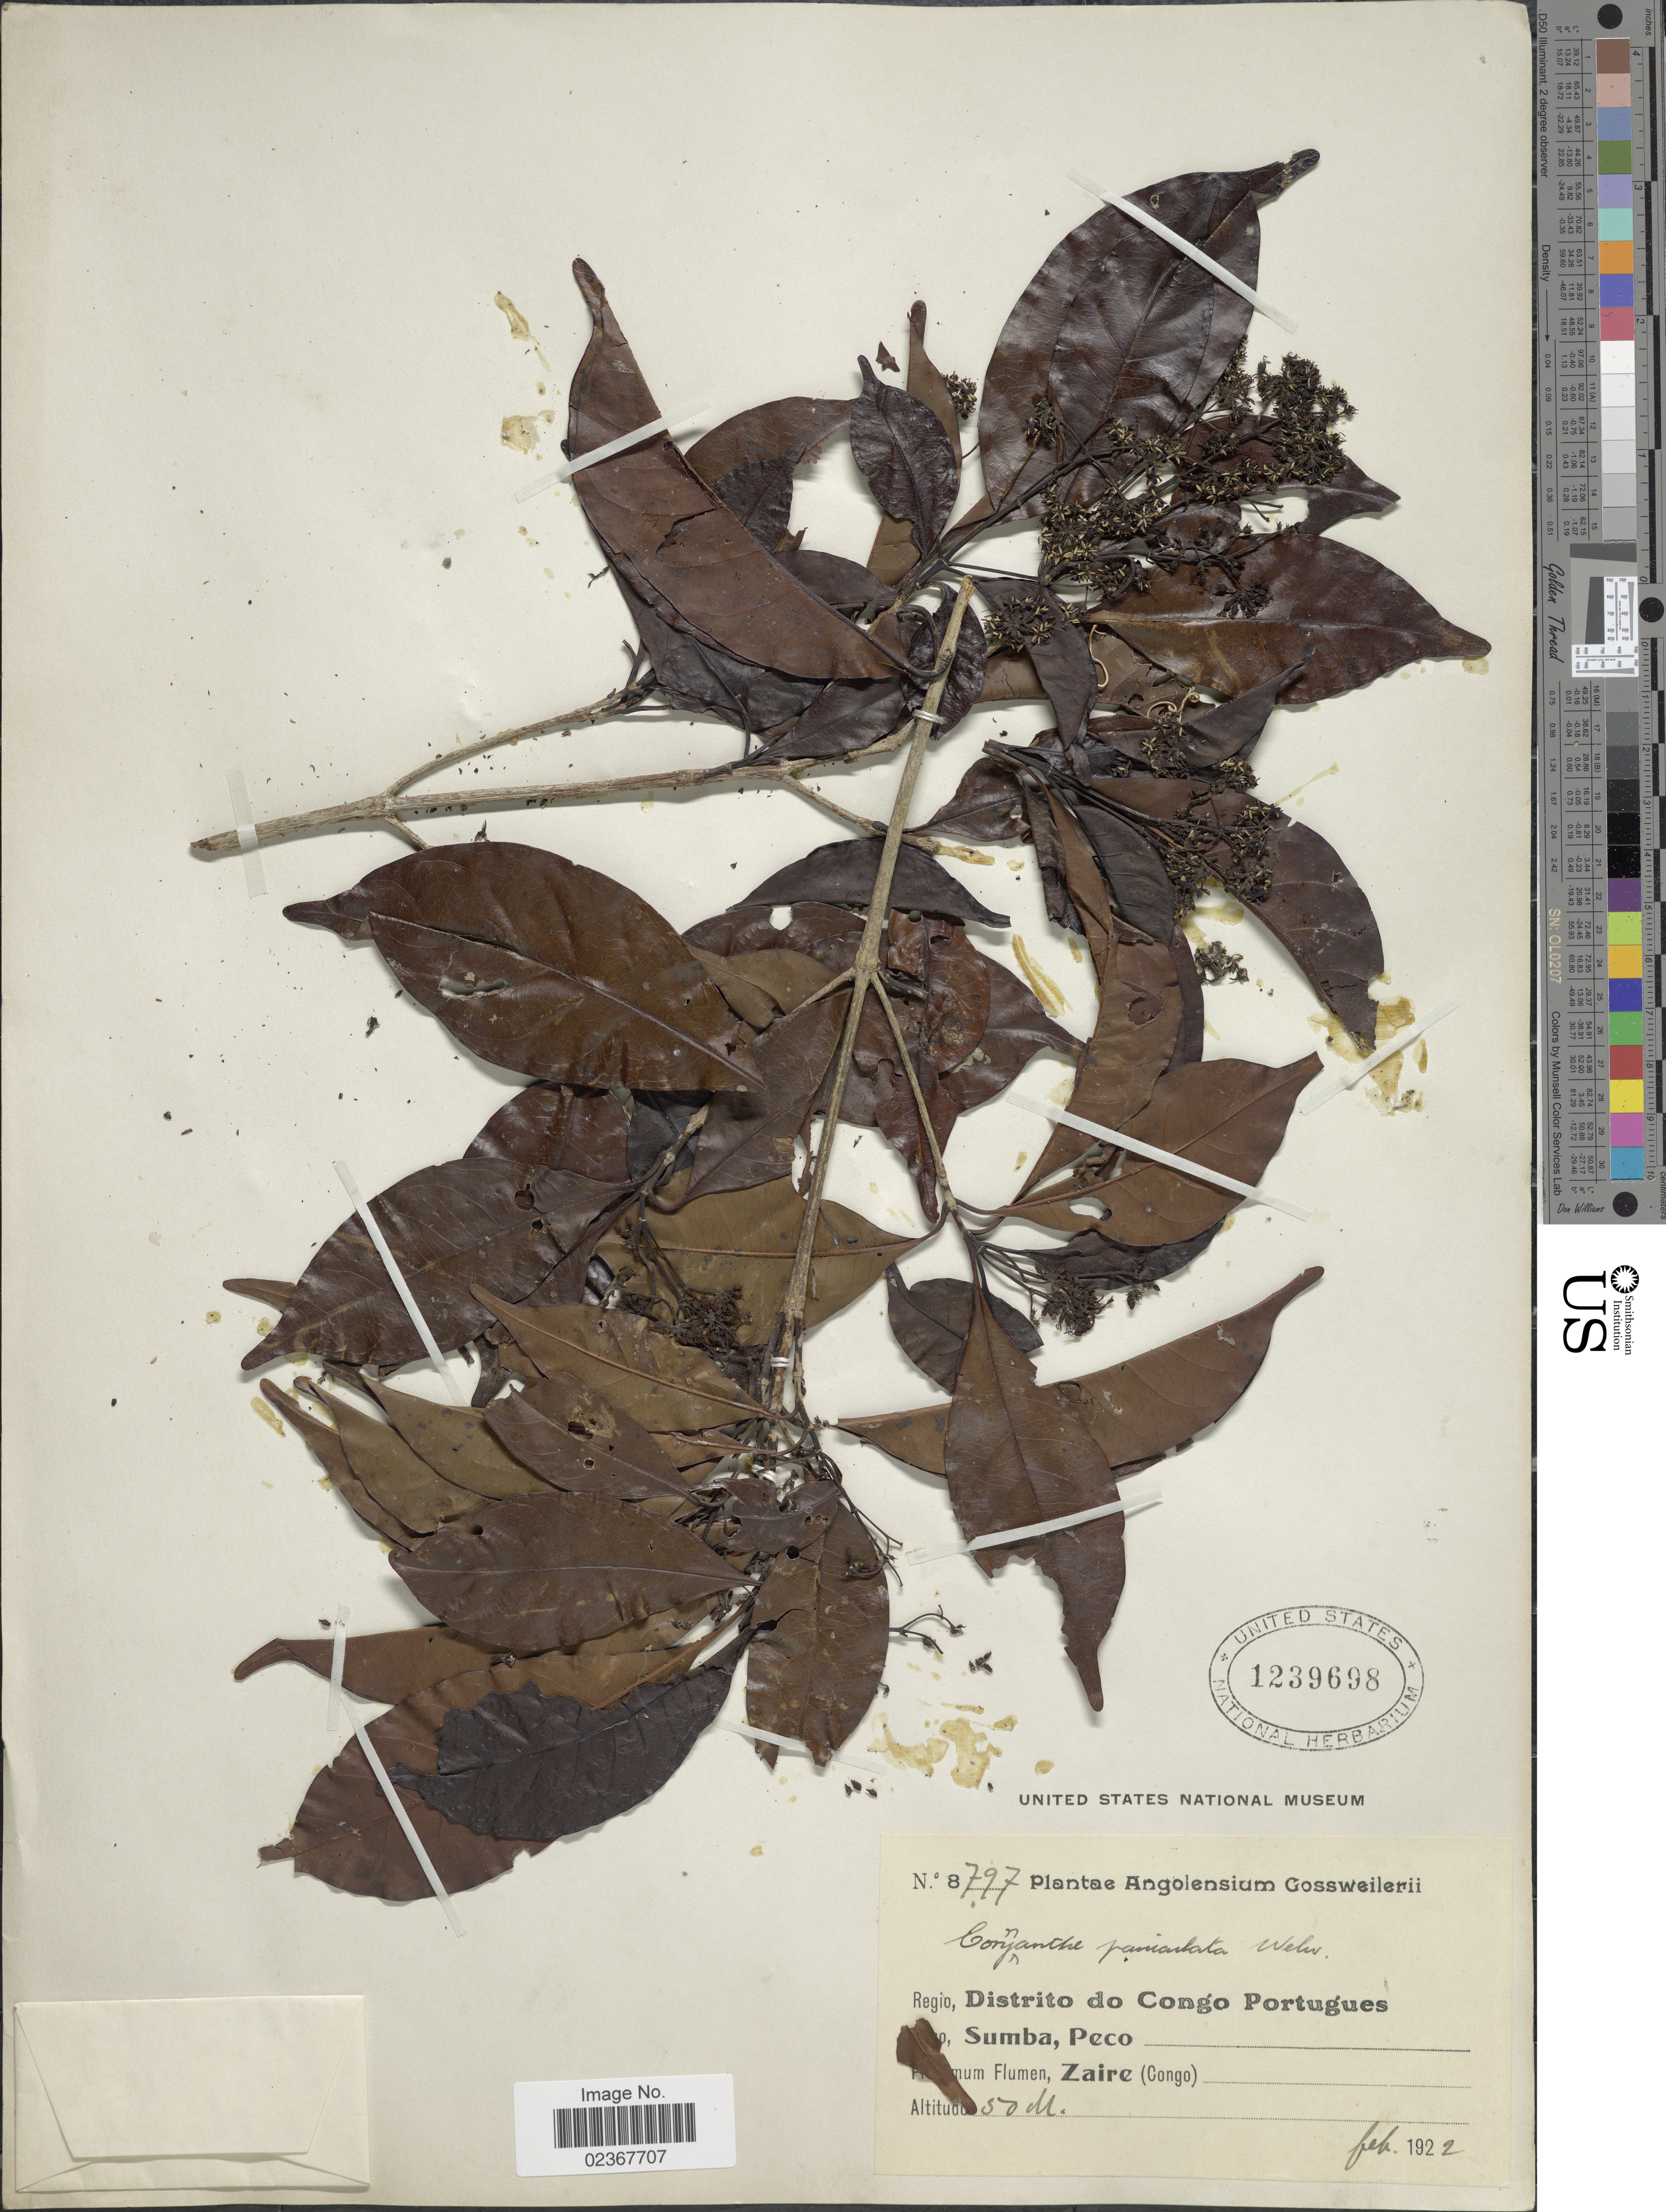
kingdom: Plantae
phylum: Tracheophyta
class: Magnoliopsida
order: Gentianales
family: Rubiaceae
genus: Corynanthe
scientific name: Corynanthe paniculata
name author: Welw.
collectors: -. Gossweiler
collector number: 8797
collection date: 1922-02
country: Congo, Democratic Republic of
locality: Regio, Distrito do Congo Portugues, Sumba, Peco, Zaire (Congo)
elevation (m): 50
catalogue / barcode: US 1239698